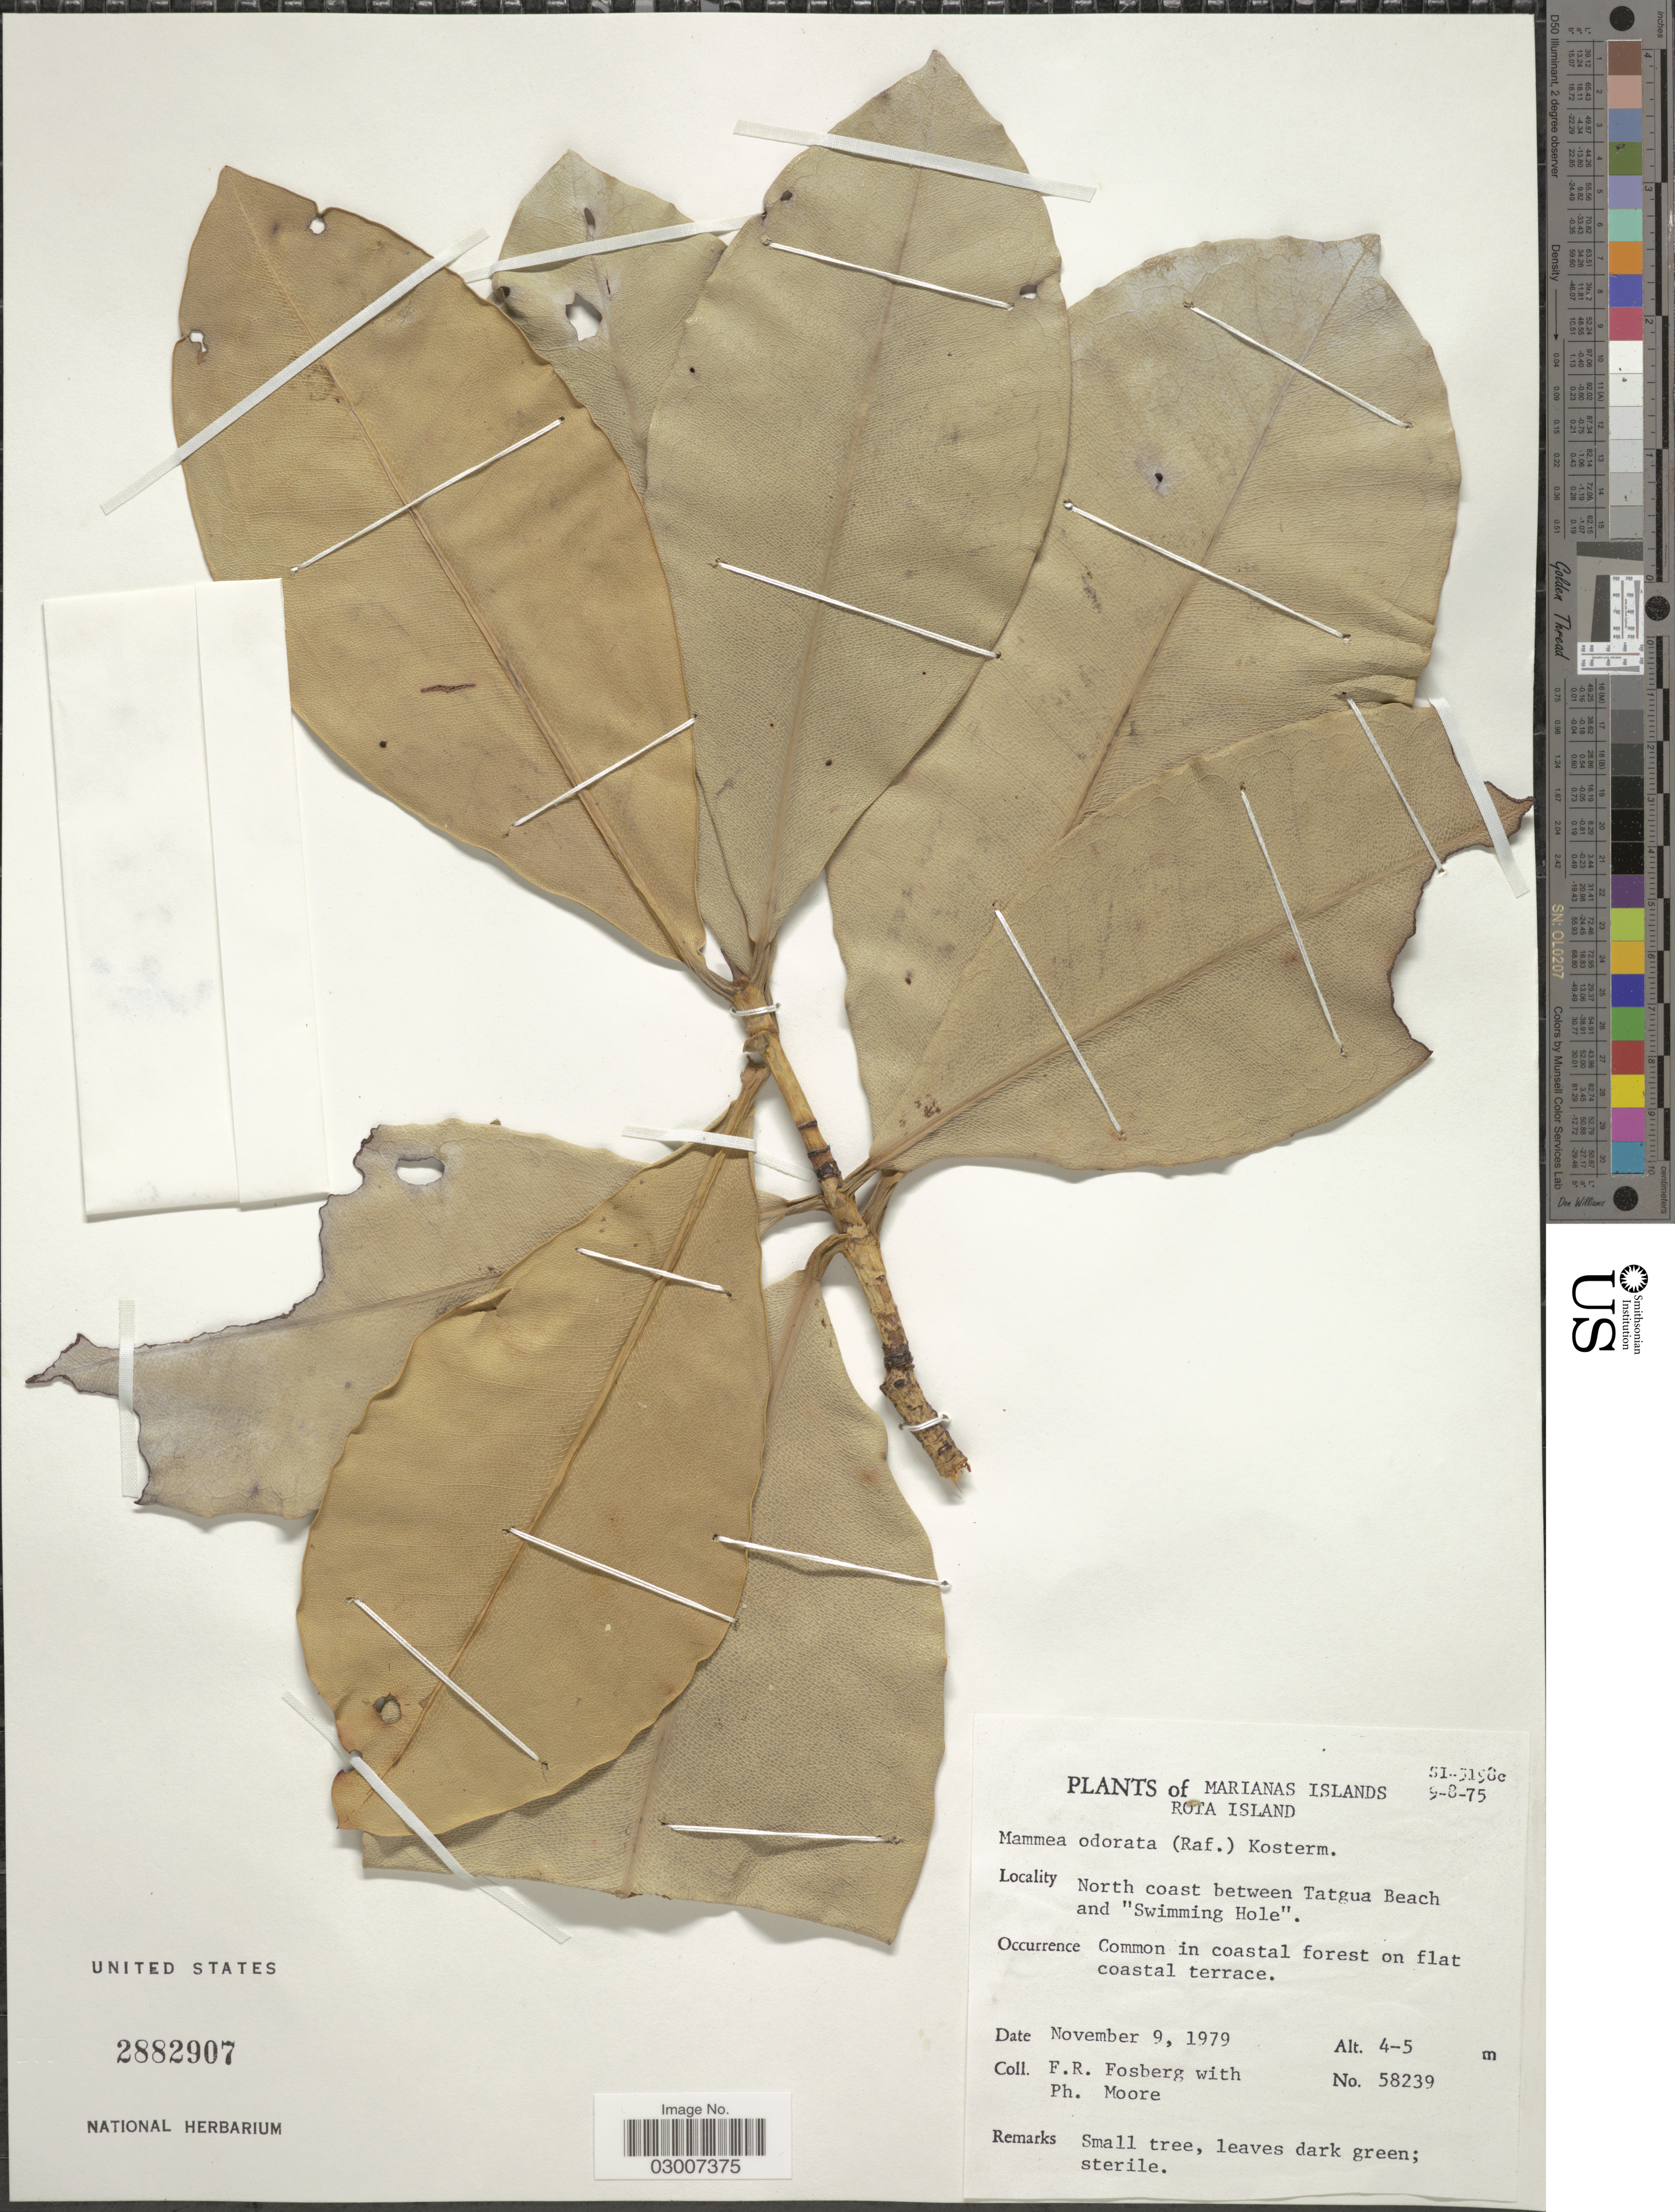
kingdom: Plantae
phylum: Tracheophyta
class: Magnoliopsida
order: Malpighiales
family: Calophyllaceae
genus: Mammea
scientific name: Mammea odorata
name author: (Raf.) Kosterm.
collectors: F. R. Fosberg & P. Moore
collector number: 58239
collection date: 1979-11-09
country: Northern Mariana Islands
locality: Rota Island. North coast between Tatgua Beach and "Swimming Hole".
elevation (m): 4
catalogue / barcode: US 2882907